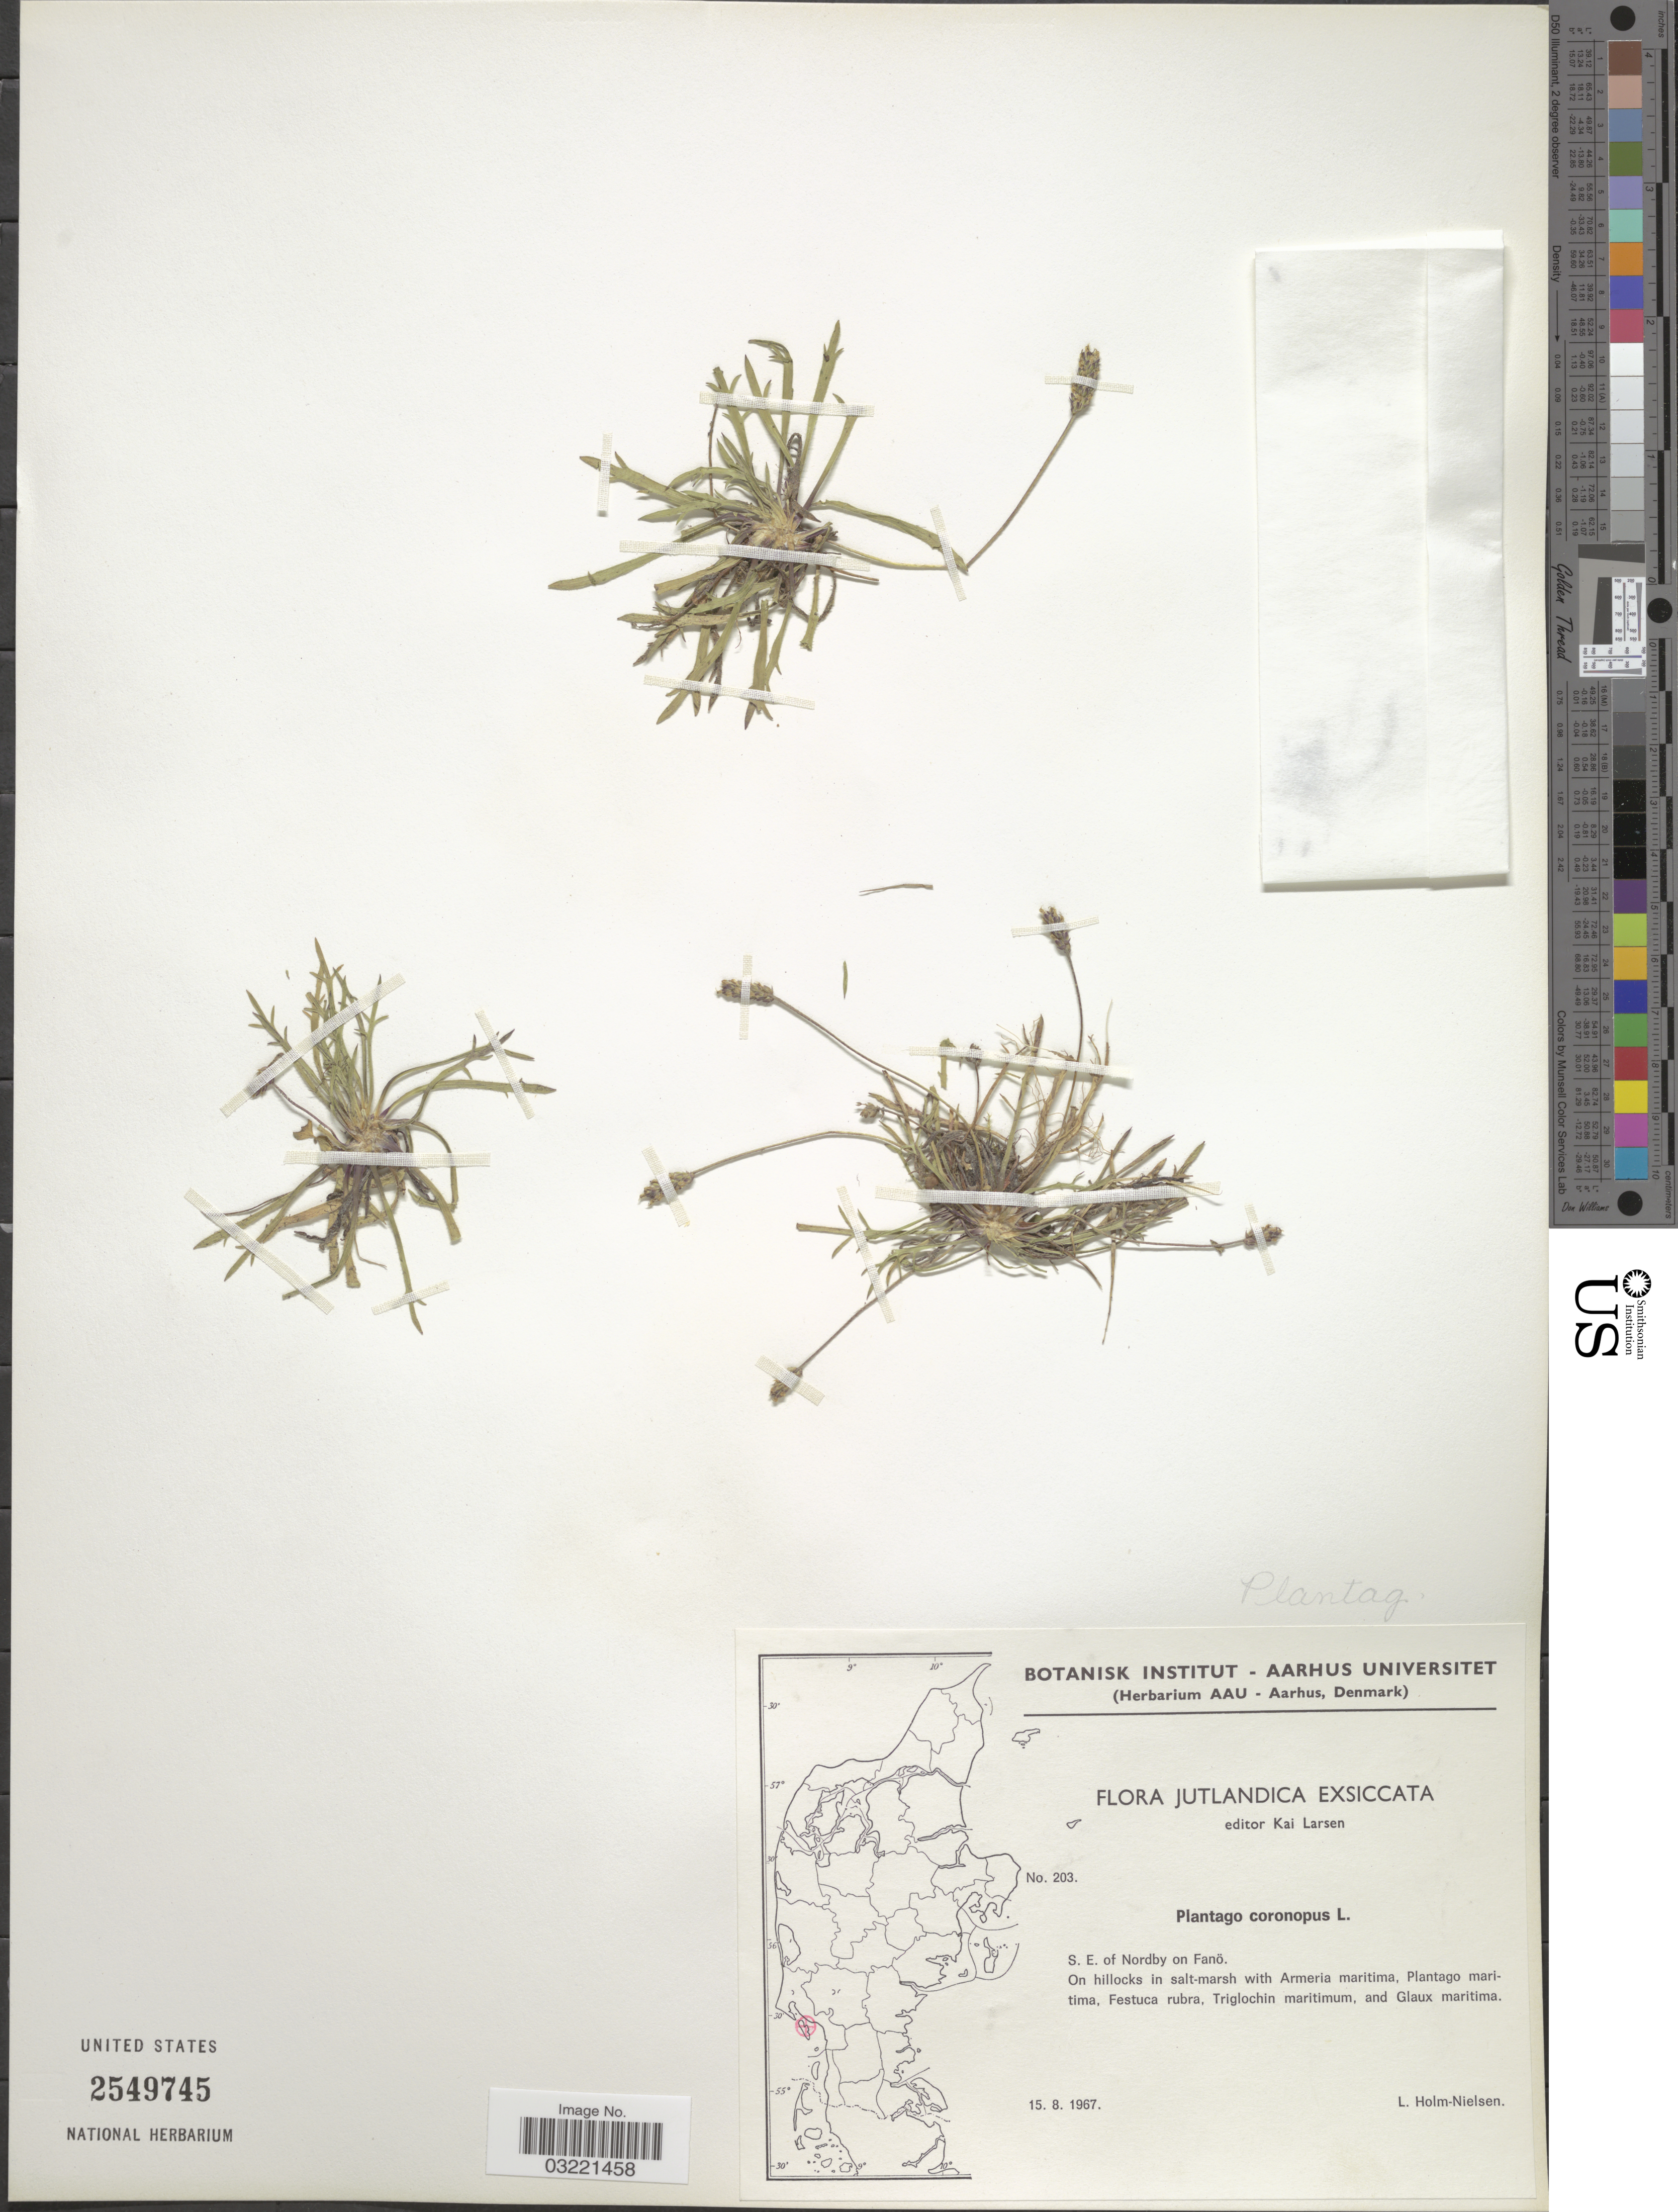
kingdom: Plantae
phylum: Tracheophyta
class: Magnoliopsida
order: Lamiales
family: Plantaginaceae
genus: Plantago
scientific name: Plantago coronopus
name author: L.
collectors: L. Holm-Nielsen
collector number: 203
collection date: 1967-08-15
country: Denmark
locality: Jutlandica Exsiccata, S.E. of Norby on Fanö.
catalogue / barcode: US 2549745